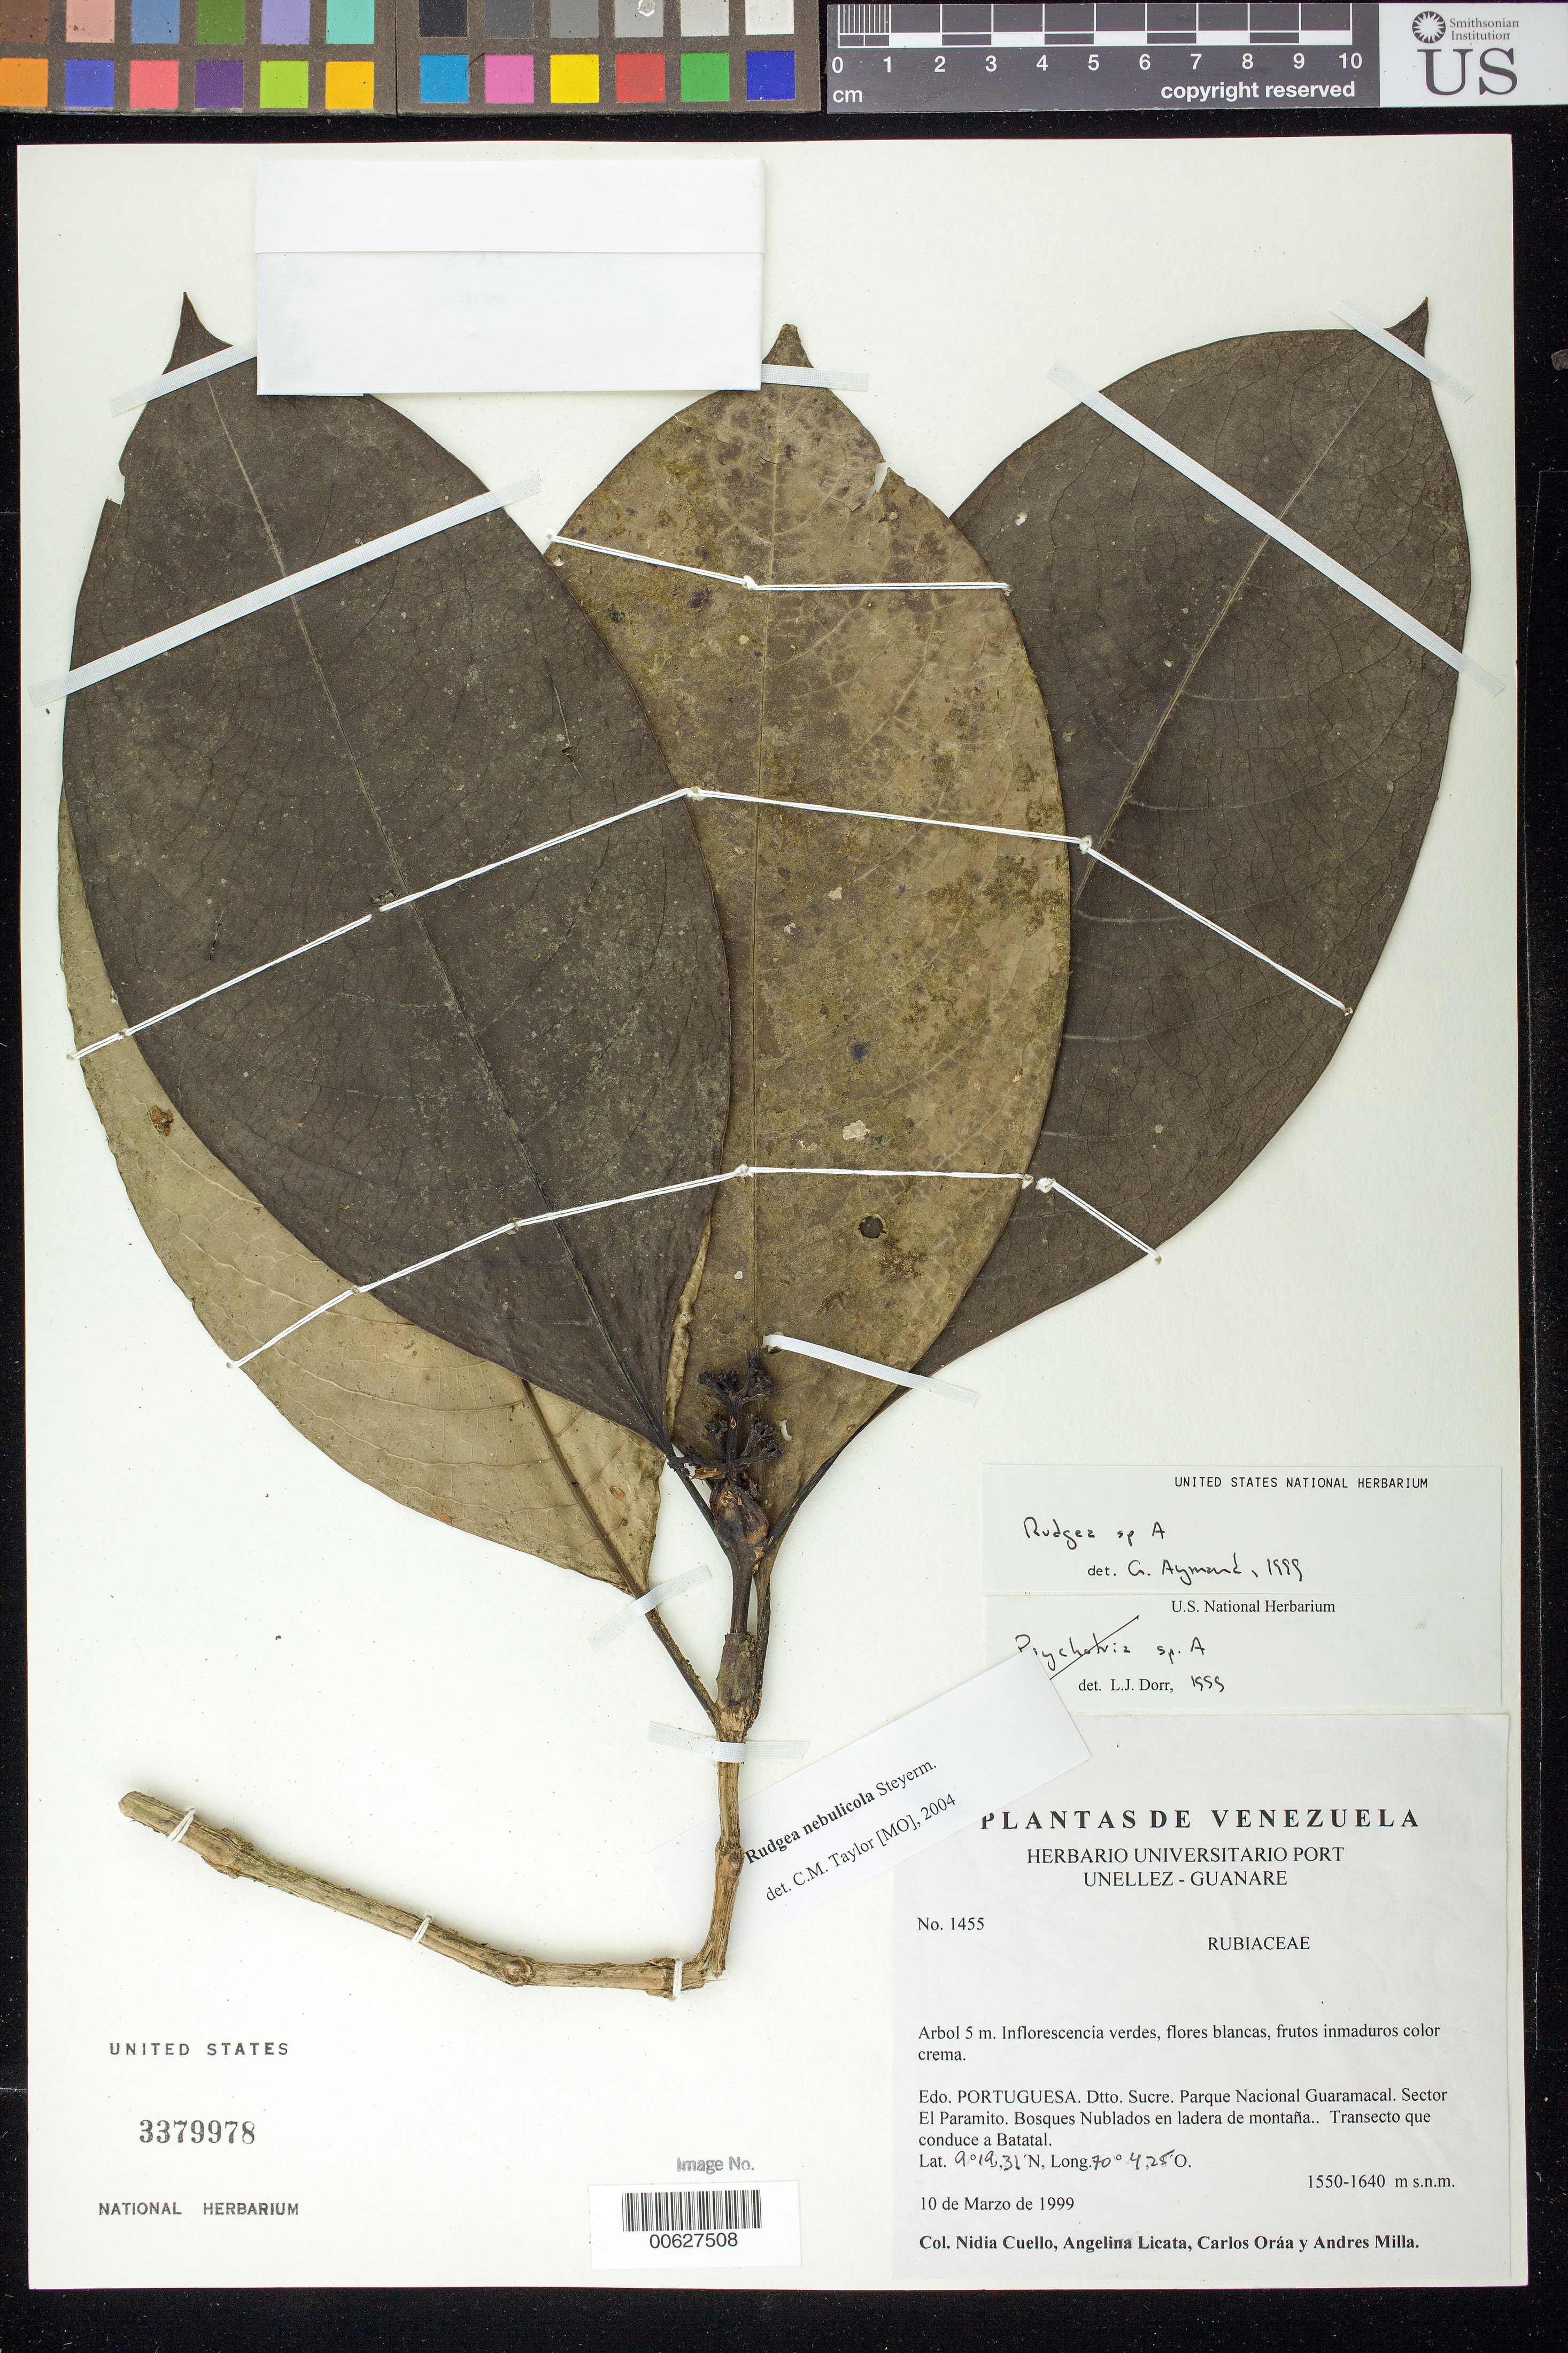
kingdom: Plantae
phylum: Tracheophyta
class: Magnoliopsida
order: Gentianales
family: Rubiaceae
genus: Rudgea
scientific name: Rudgea sp. a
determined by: Aymard C., G. A., (PORT), Univ. Nac. Exp. de los Llanos Ezequiel Zamora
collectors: N. L. Cuello, A. Licata, C. Oráa & A. Milla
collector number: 1455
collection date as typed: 10 Mar 1999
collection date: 1999-03-10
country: Venezuela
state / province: Portuguesa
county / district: Sucre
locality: Parque Nacional Guaramacal. Sector El Paramito, transecto que conduce a Batatal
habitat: Bosques nublados en ladera de Montaña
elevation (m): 1550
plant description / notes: MO, PORT, US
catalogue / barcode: US 3379978